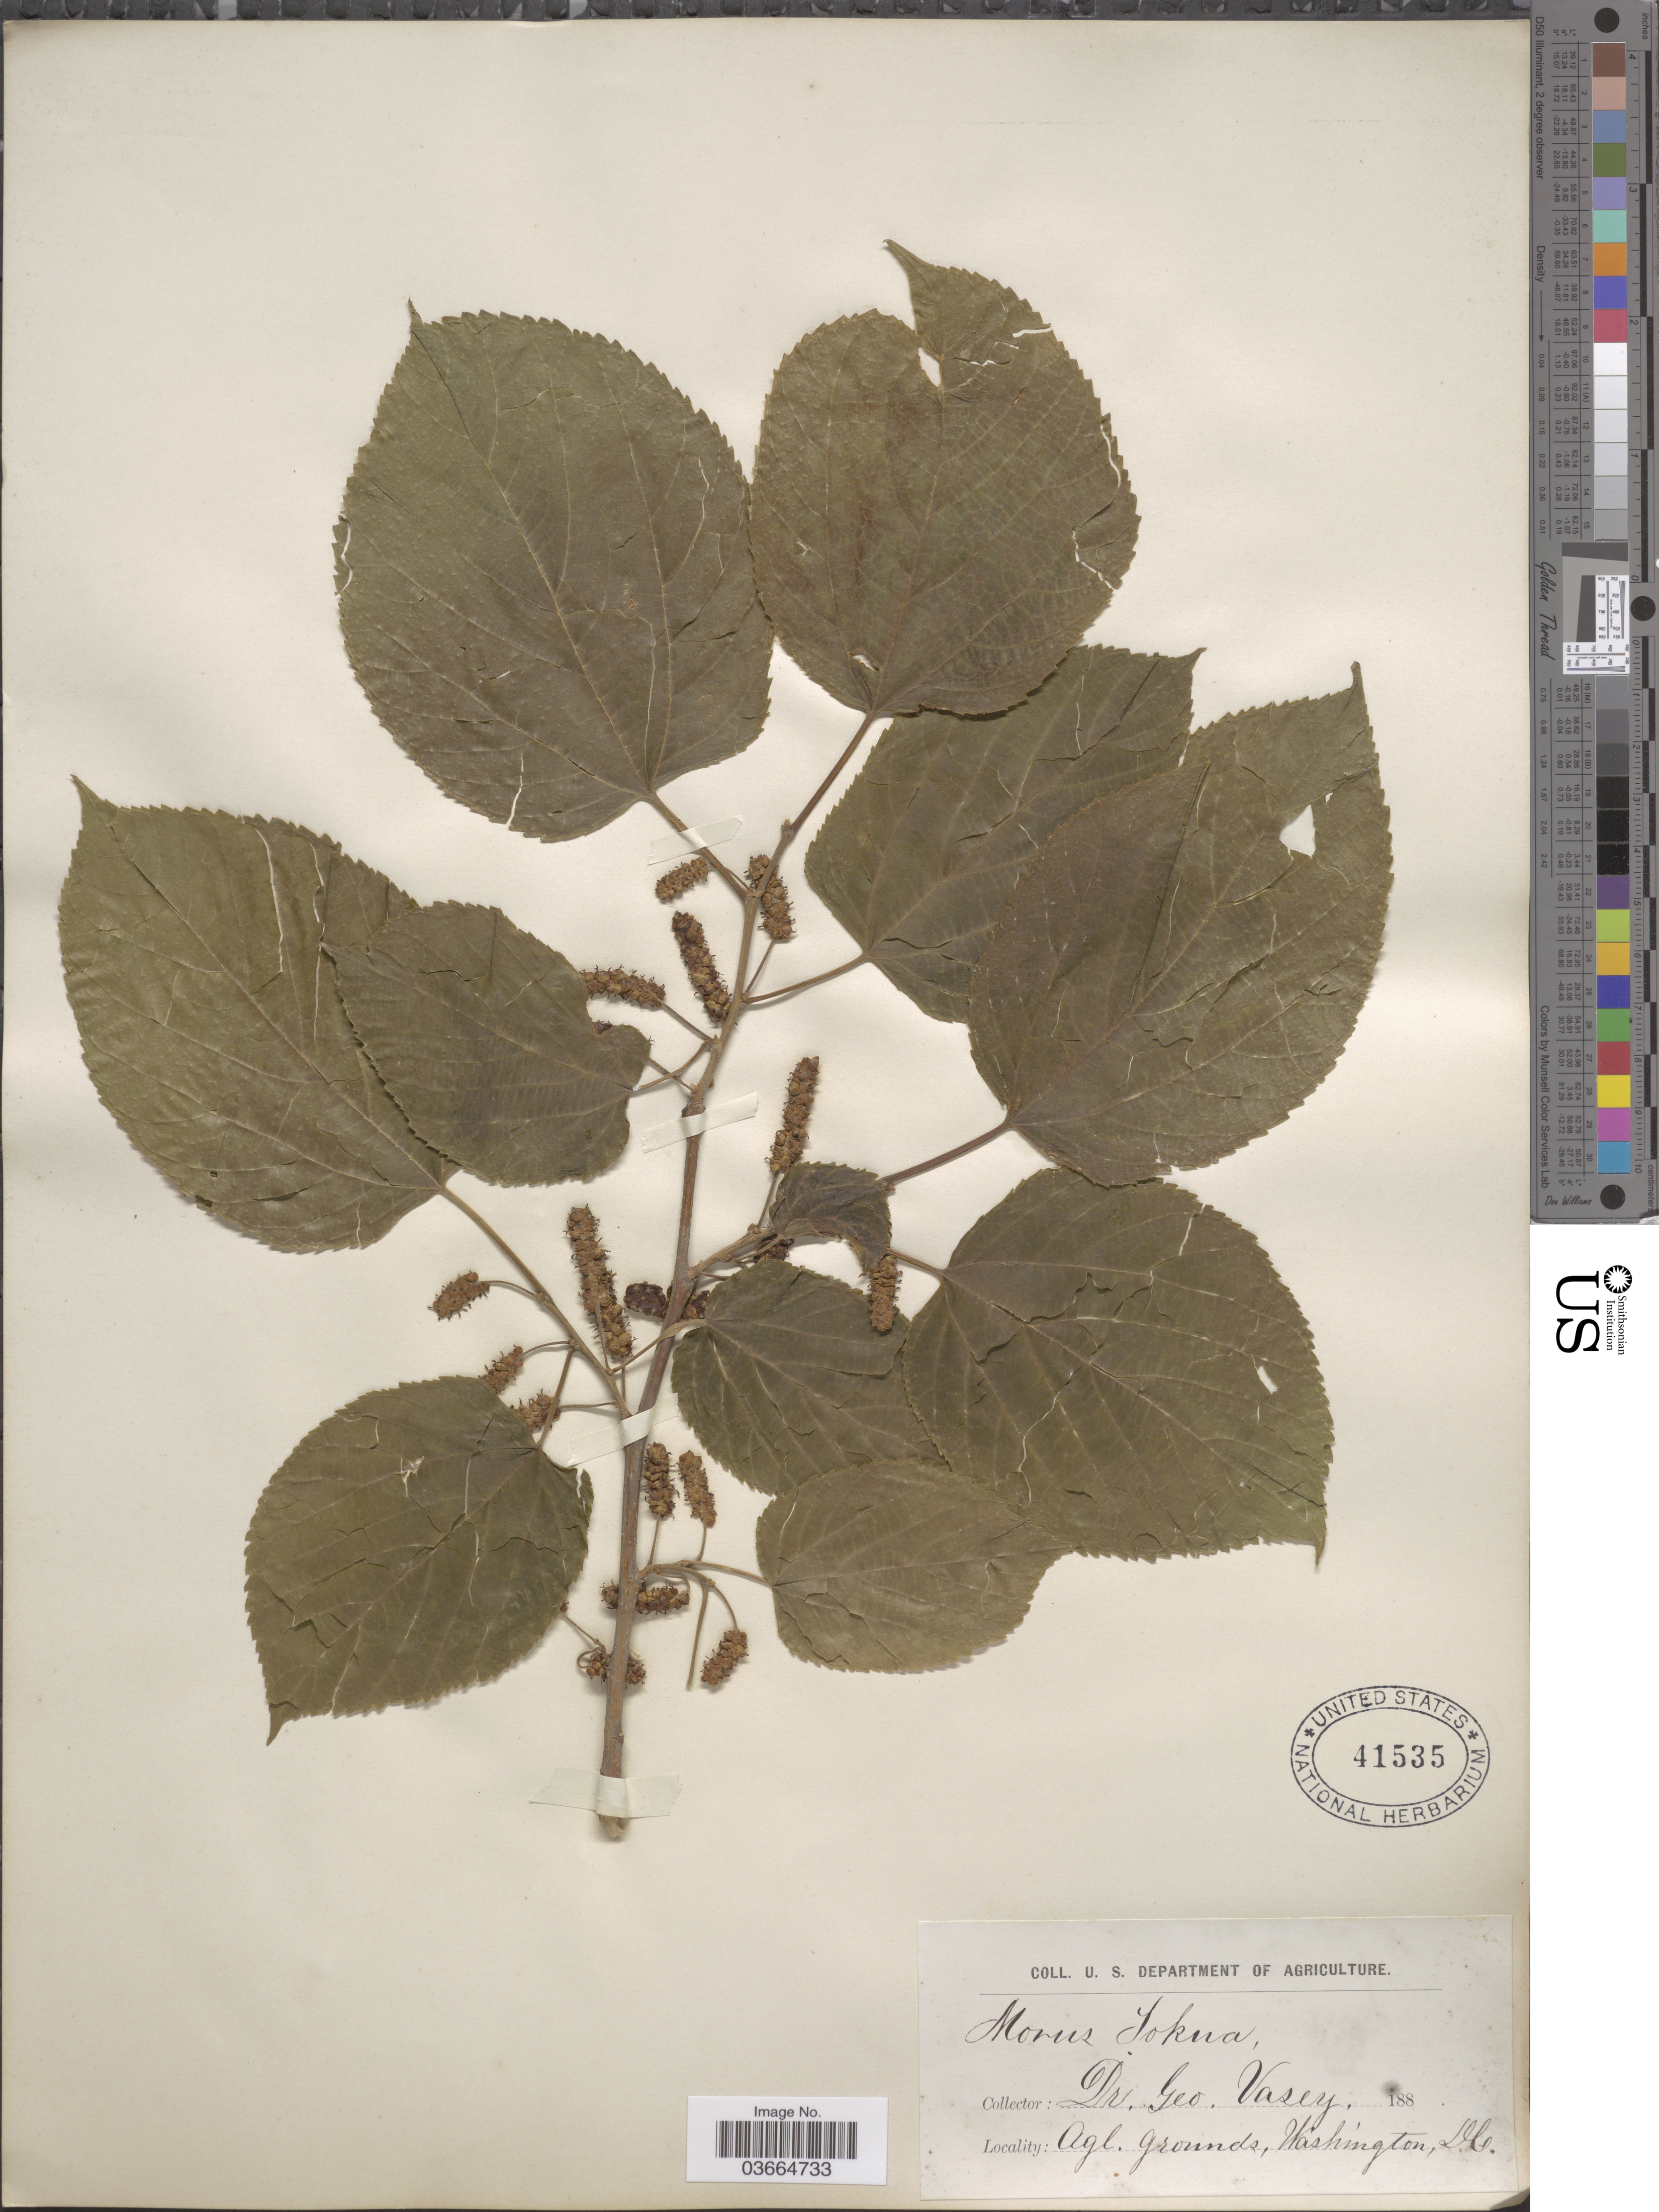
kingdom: Plantae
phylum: Tracheophyta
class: Magnoliopsida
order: Rosales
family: Moraceae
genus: Morus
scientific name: Morus tokwa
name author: Hort. ex K. Koch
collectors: G. Vasey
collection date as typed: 188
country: United States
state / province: District of Columbia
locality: Agl. Grounds, Washington, D.C.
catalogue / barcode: US 41535